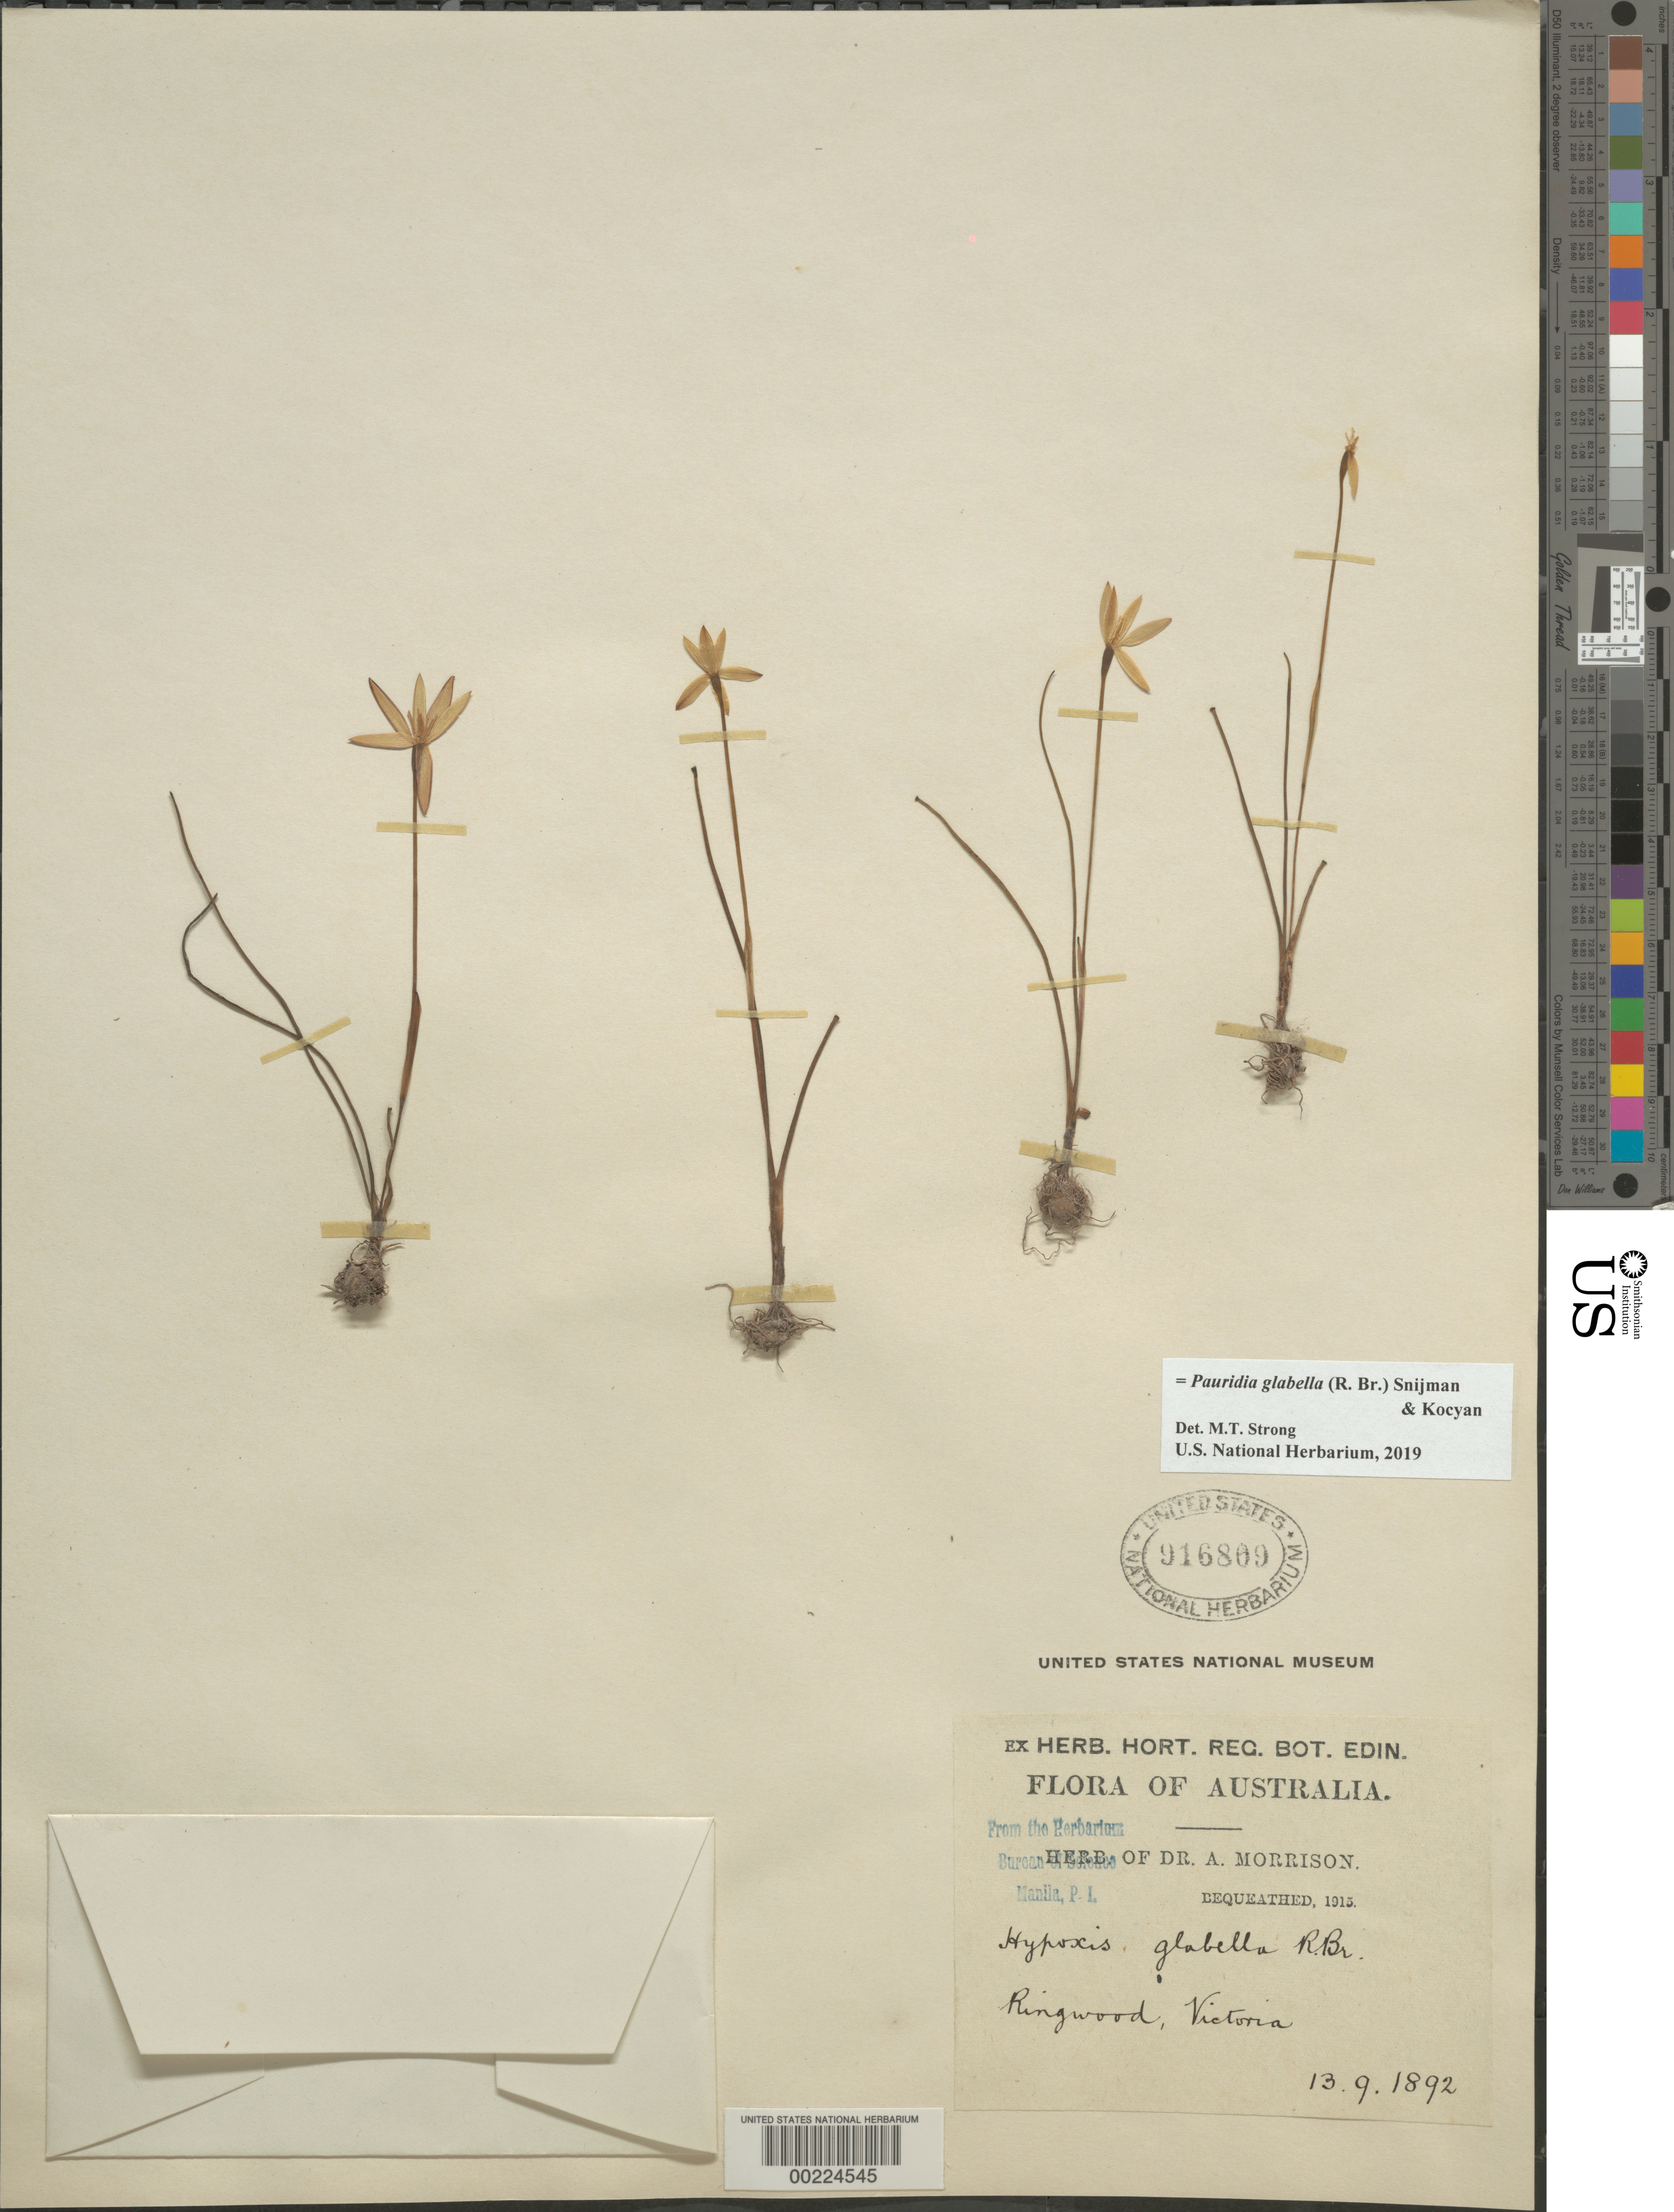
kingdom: Plantae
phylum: Tracheophyta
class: Liliopsida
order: Asparagales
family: Hypoxidaceae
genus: Pauridia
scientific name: Pauridia glabella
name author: (R. Br.) Snijman & Kocyan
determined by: Strong, Mark T., (BOT), Smithsonian Institution - National Museum of Natural History (UNITED STATES)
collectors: A. Morrison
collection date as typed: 13 Sep 1892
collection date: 1892-09-13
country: Australia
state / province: Victoria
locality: Ringwood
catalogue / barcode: US 916809